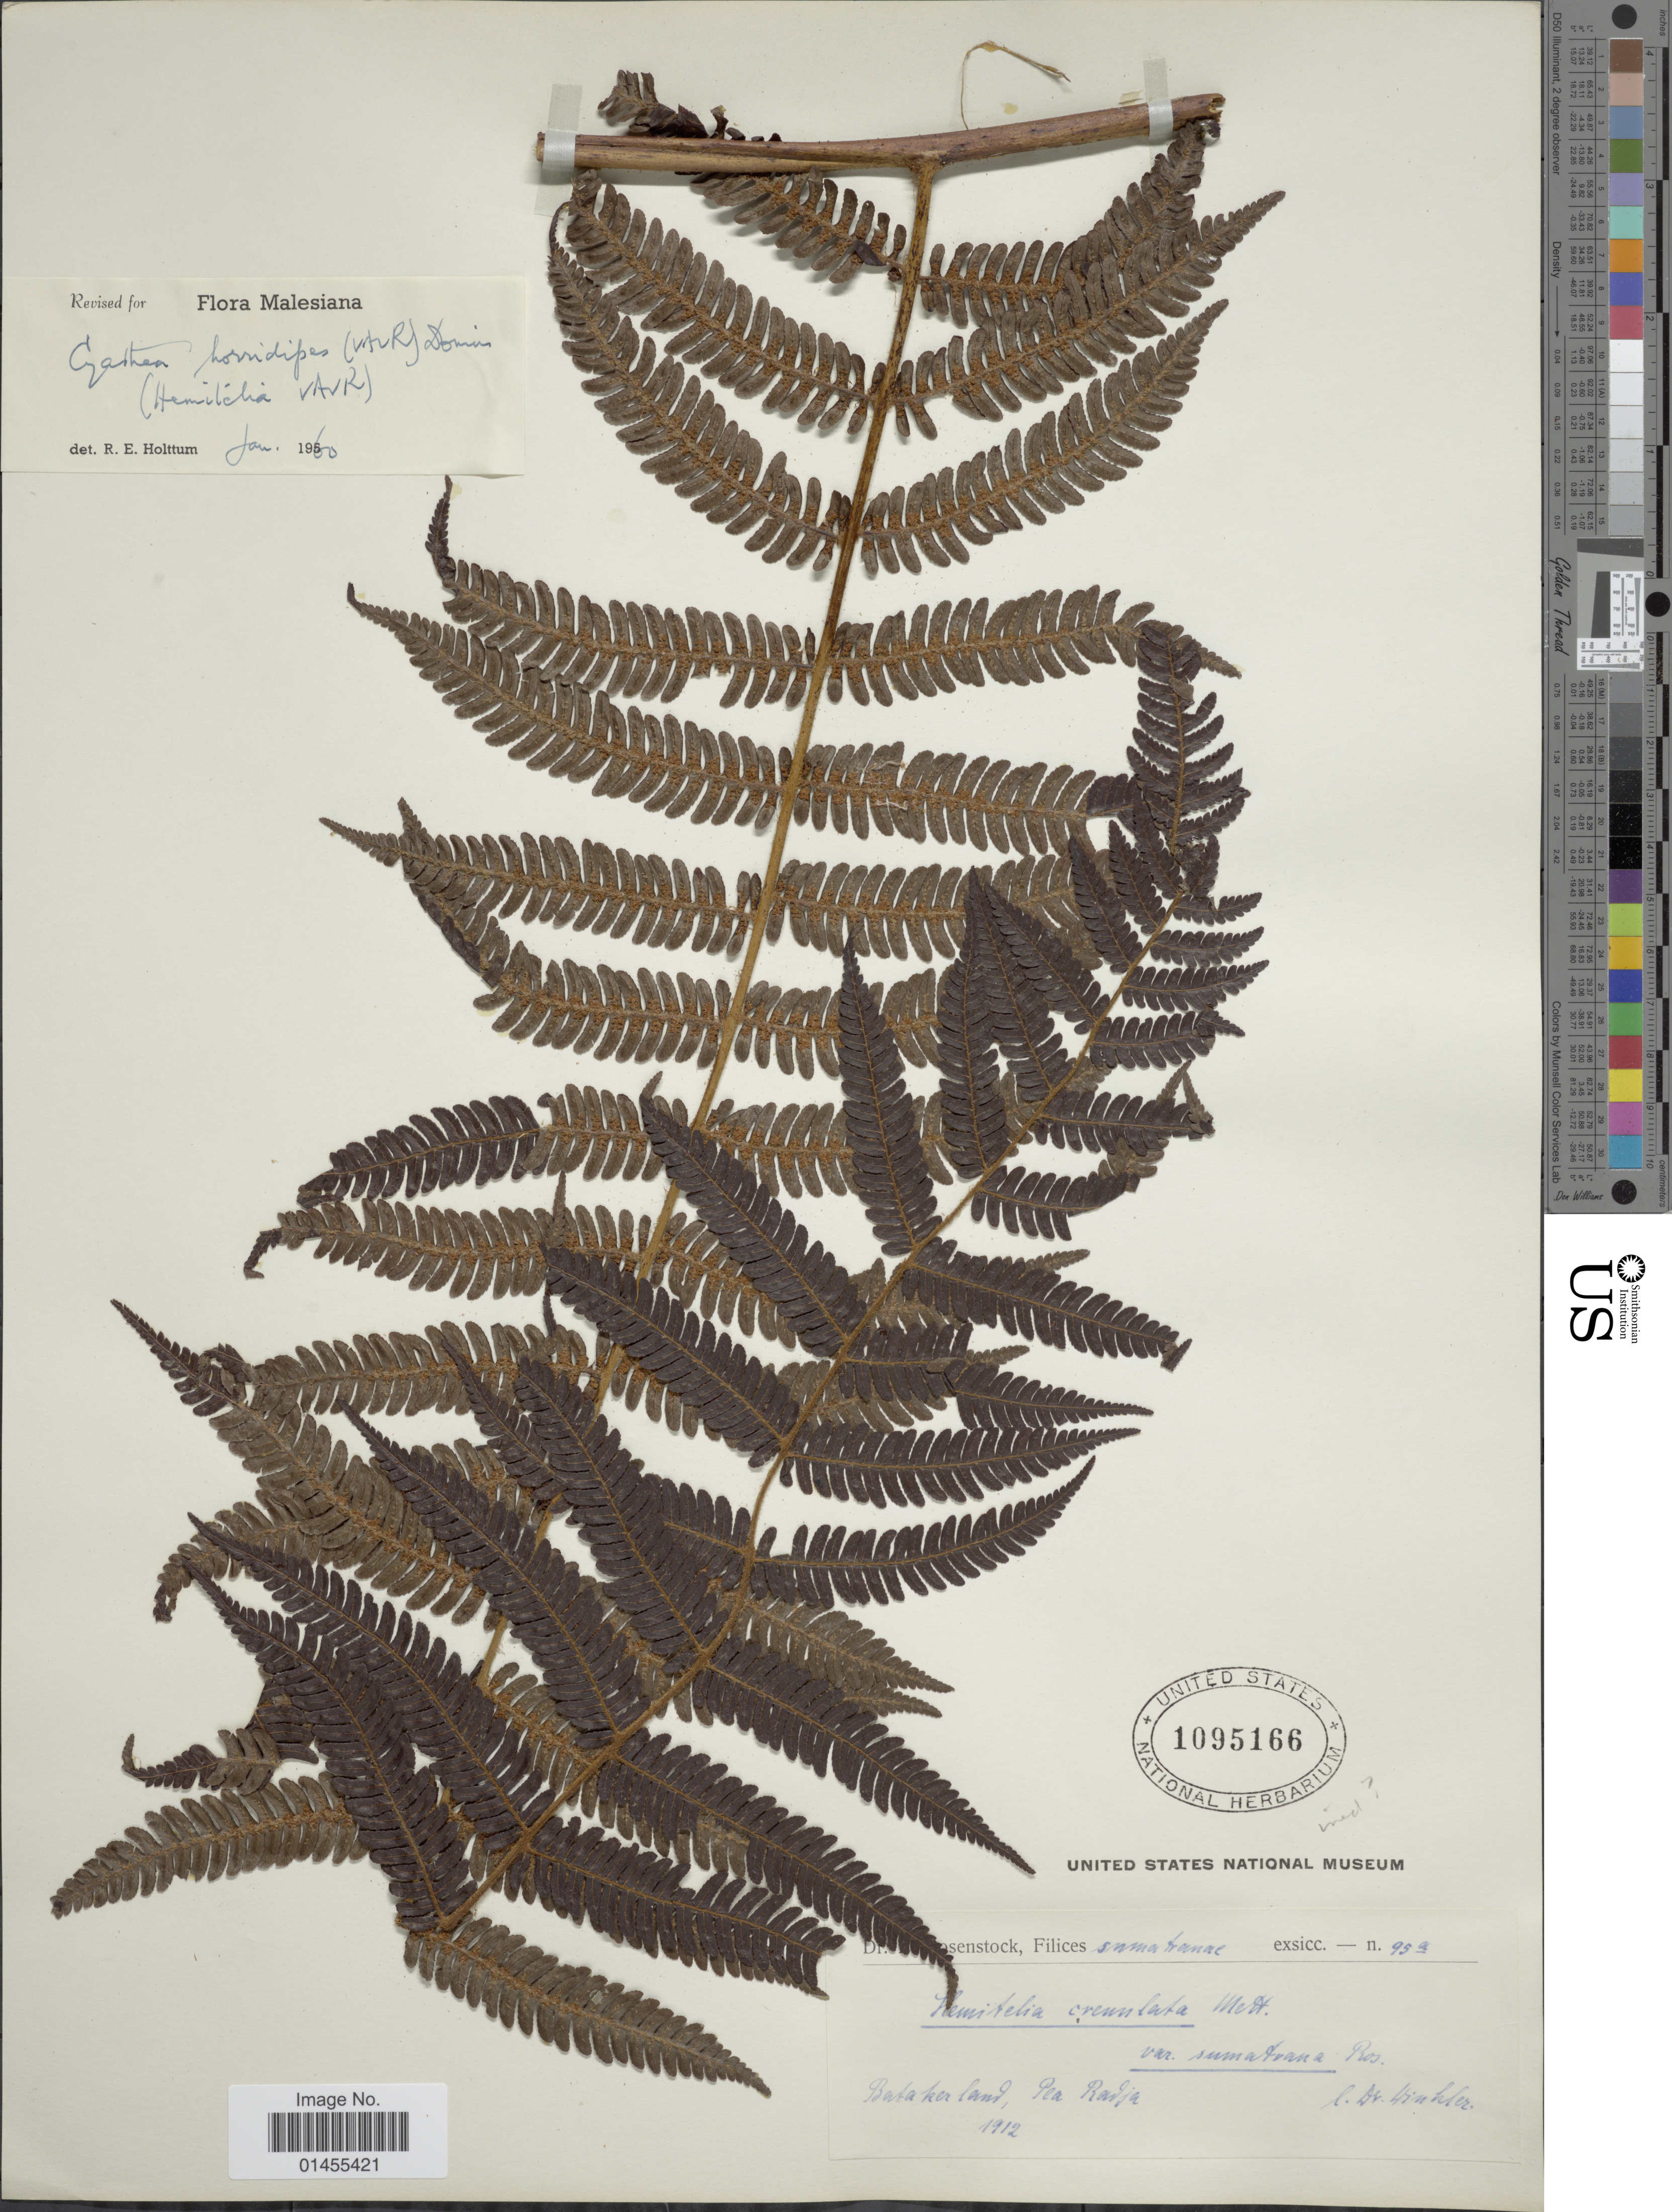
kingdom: Plantae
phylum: Tracheophyta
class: Polypodiopsida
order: Cyatheales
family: Cyatheaceae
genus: Alsophila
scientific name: Alsophila alderwereltii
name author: (Copel.) R.M. Tryon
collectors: -. Winkler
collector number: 95a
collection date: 1912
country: Indonesia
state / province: Sumatra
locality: Batakerland, Pea Raja.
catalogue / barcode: US 1095166